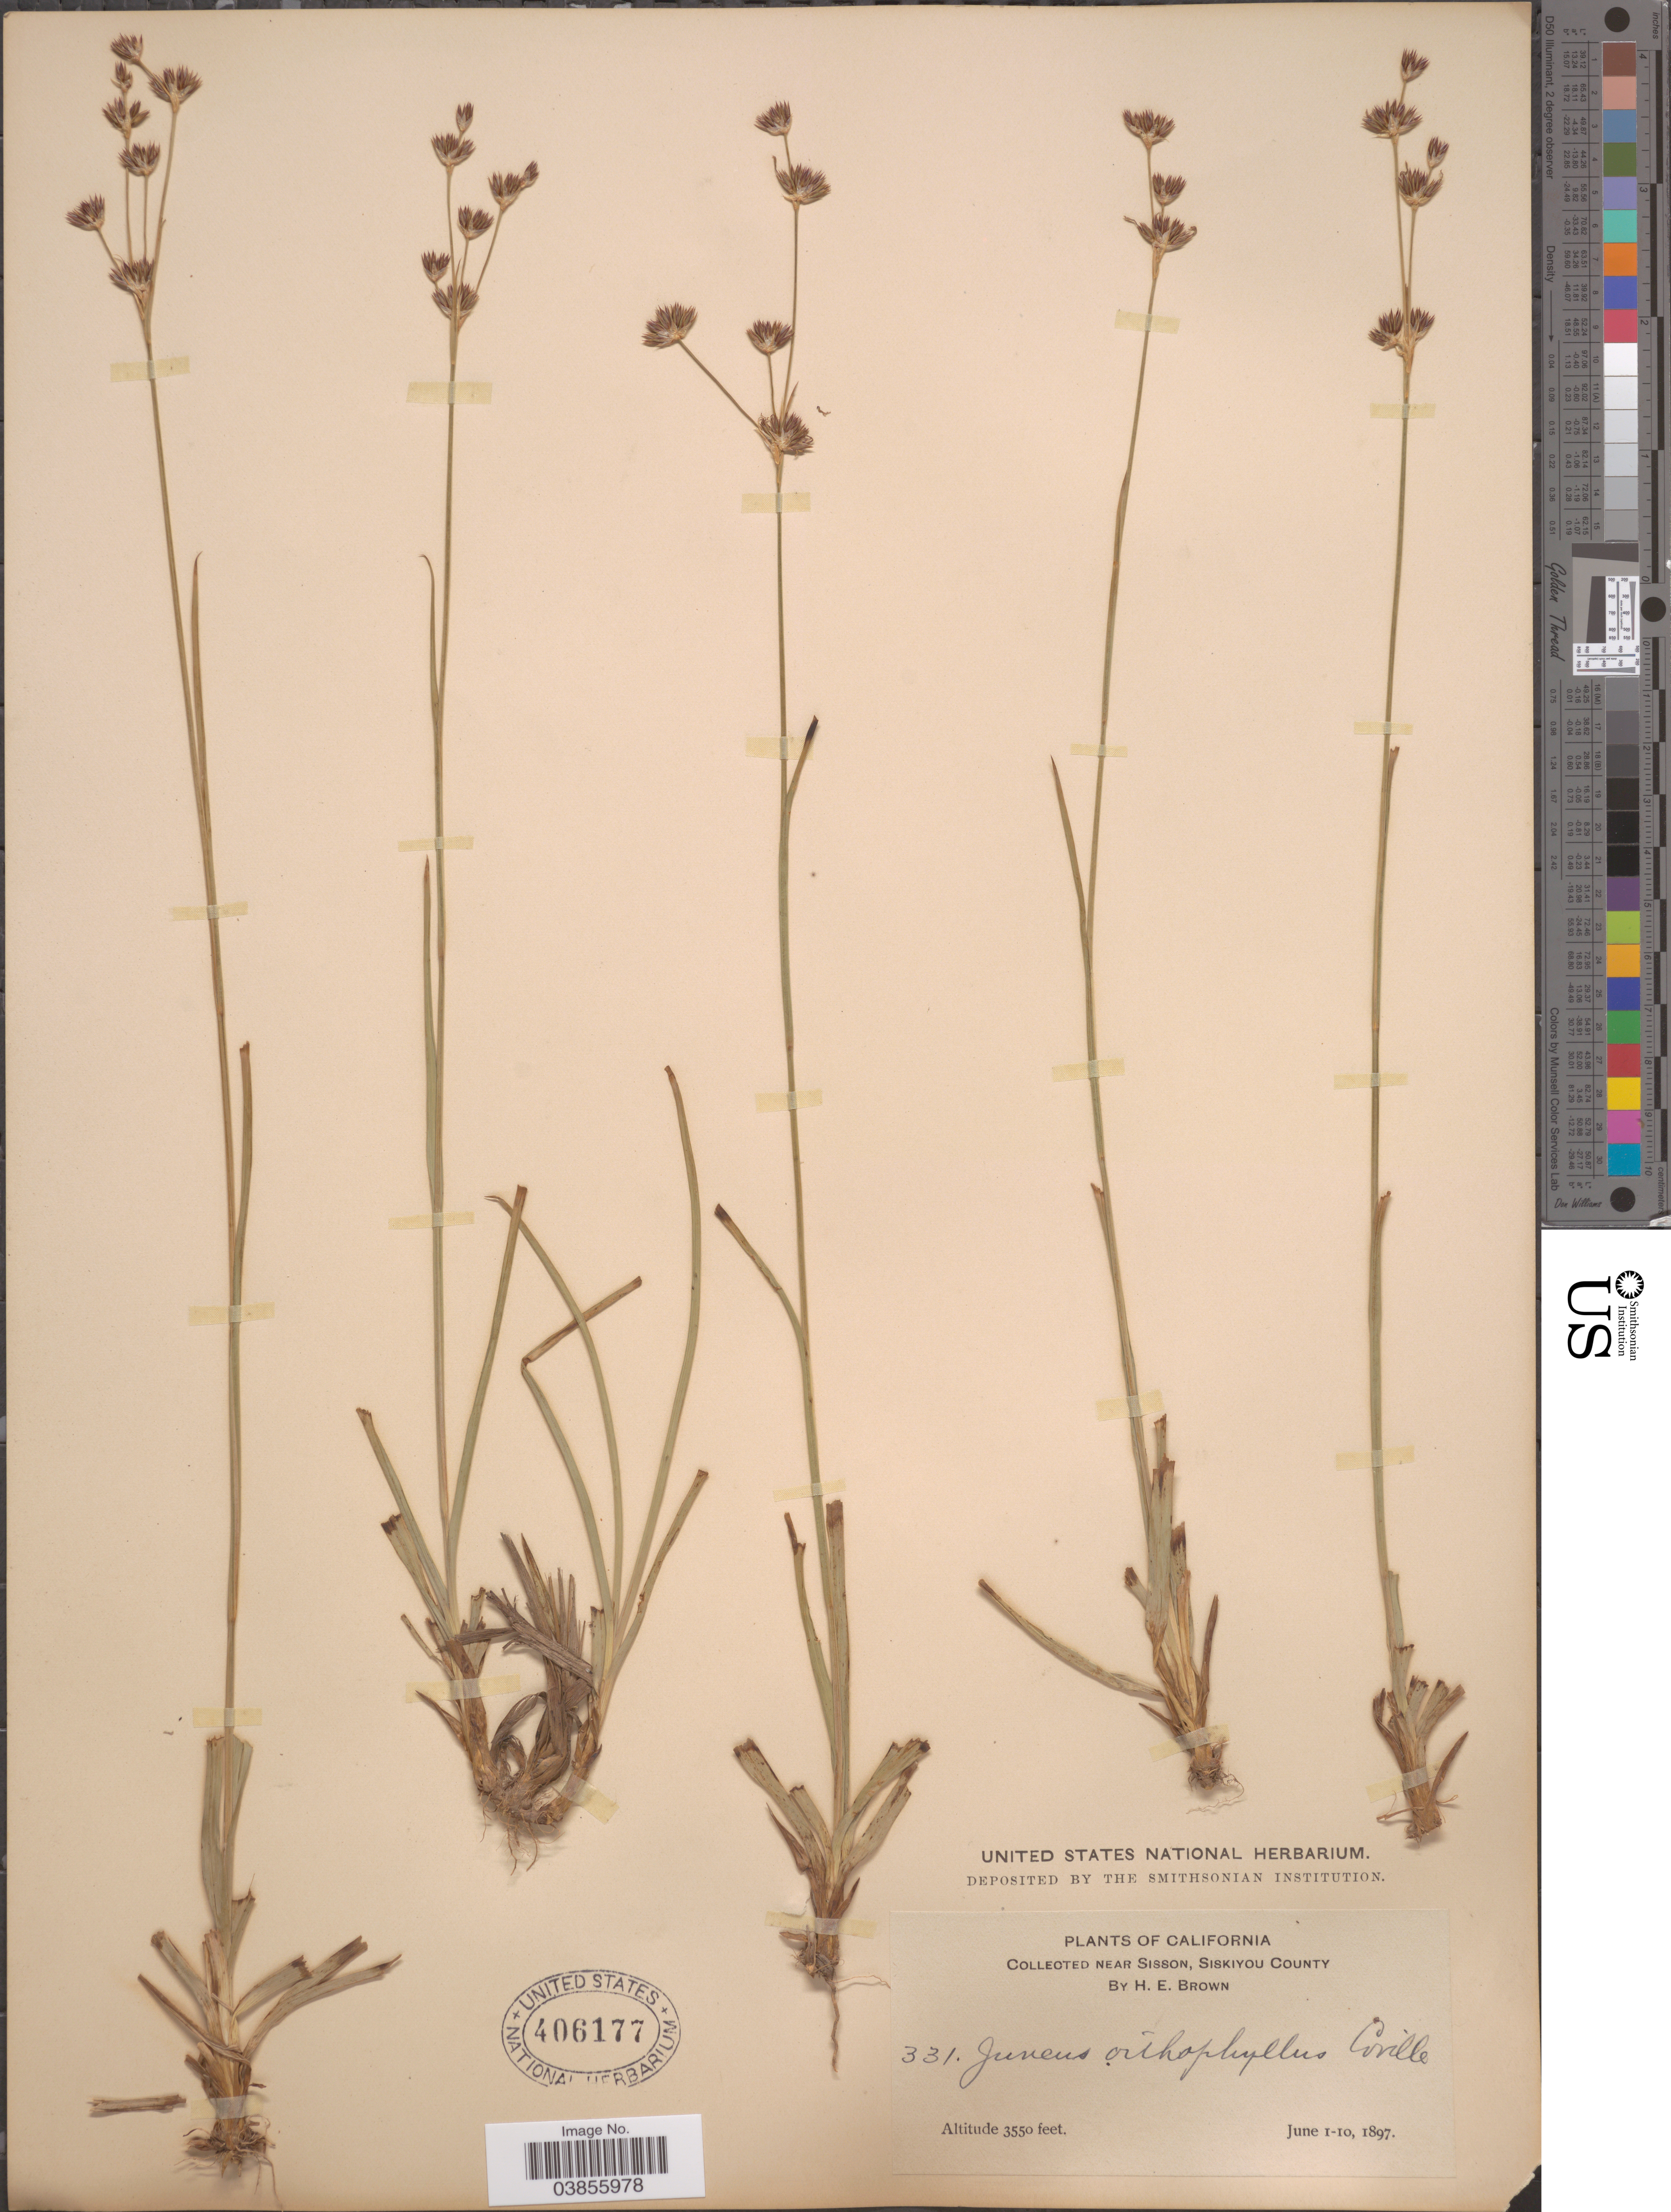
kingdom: Plantae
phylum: Tracheophyta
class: Liliopsida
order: Poales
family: Juncaceae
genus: Juncus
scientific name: Juncus orthophyllus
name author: Coville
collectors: H. E. Brown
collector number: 331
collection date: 1897-06-01/1897-06-10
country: United States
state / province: California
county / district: Siskiyou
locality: Near Sisson, Siskiyou County.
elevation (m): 1082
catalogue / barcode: US 406177